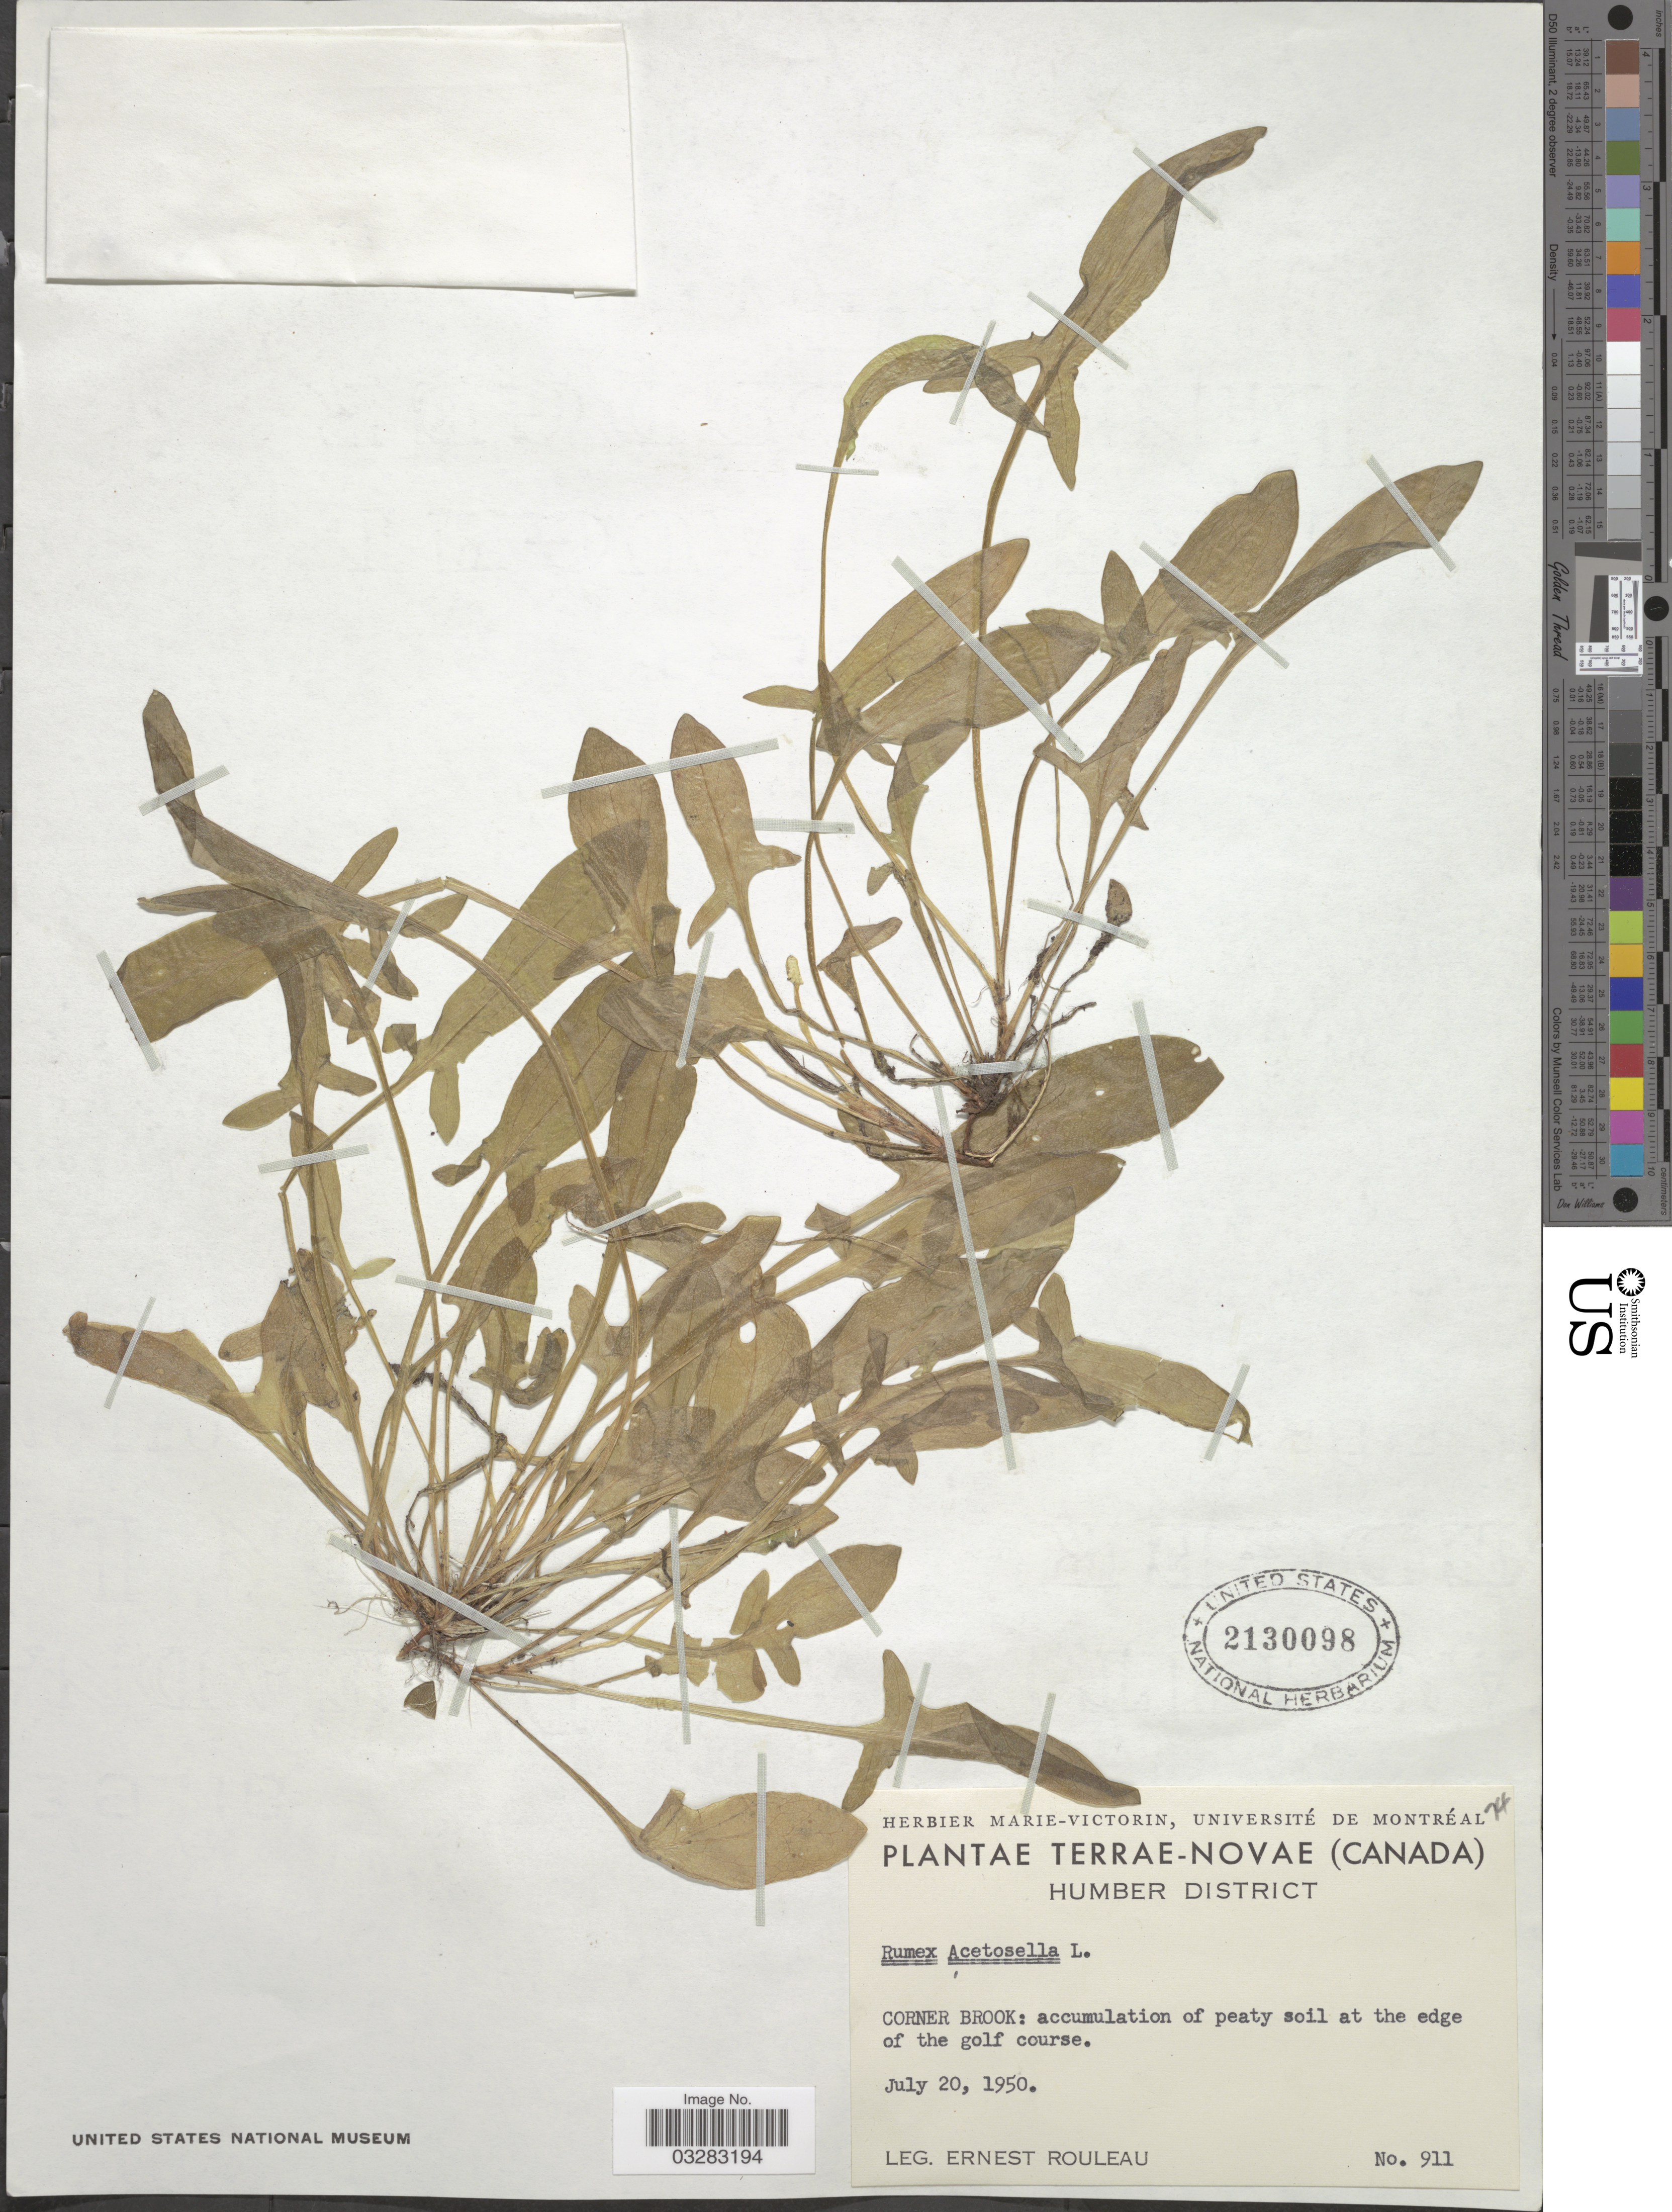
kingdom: Plantae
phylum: Tracheophyta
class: Magnoliopsida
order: Caryophyllales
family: Polygonaceae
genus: Rumex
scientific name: Rumex acetosella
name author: L.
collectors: J. Rouleau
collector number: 911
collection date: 1950-07-20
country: Canada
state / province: Newfoundland and Labrador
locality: Terrae-Novae. Humber District. Corner Brook: accumulation of peaty soil at the edge of the golf course.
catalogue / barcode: US 2130098